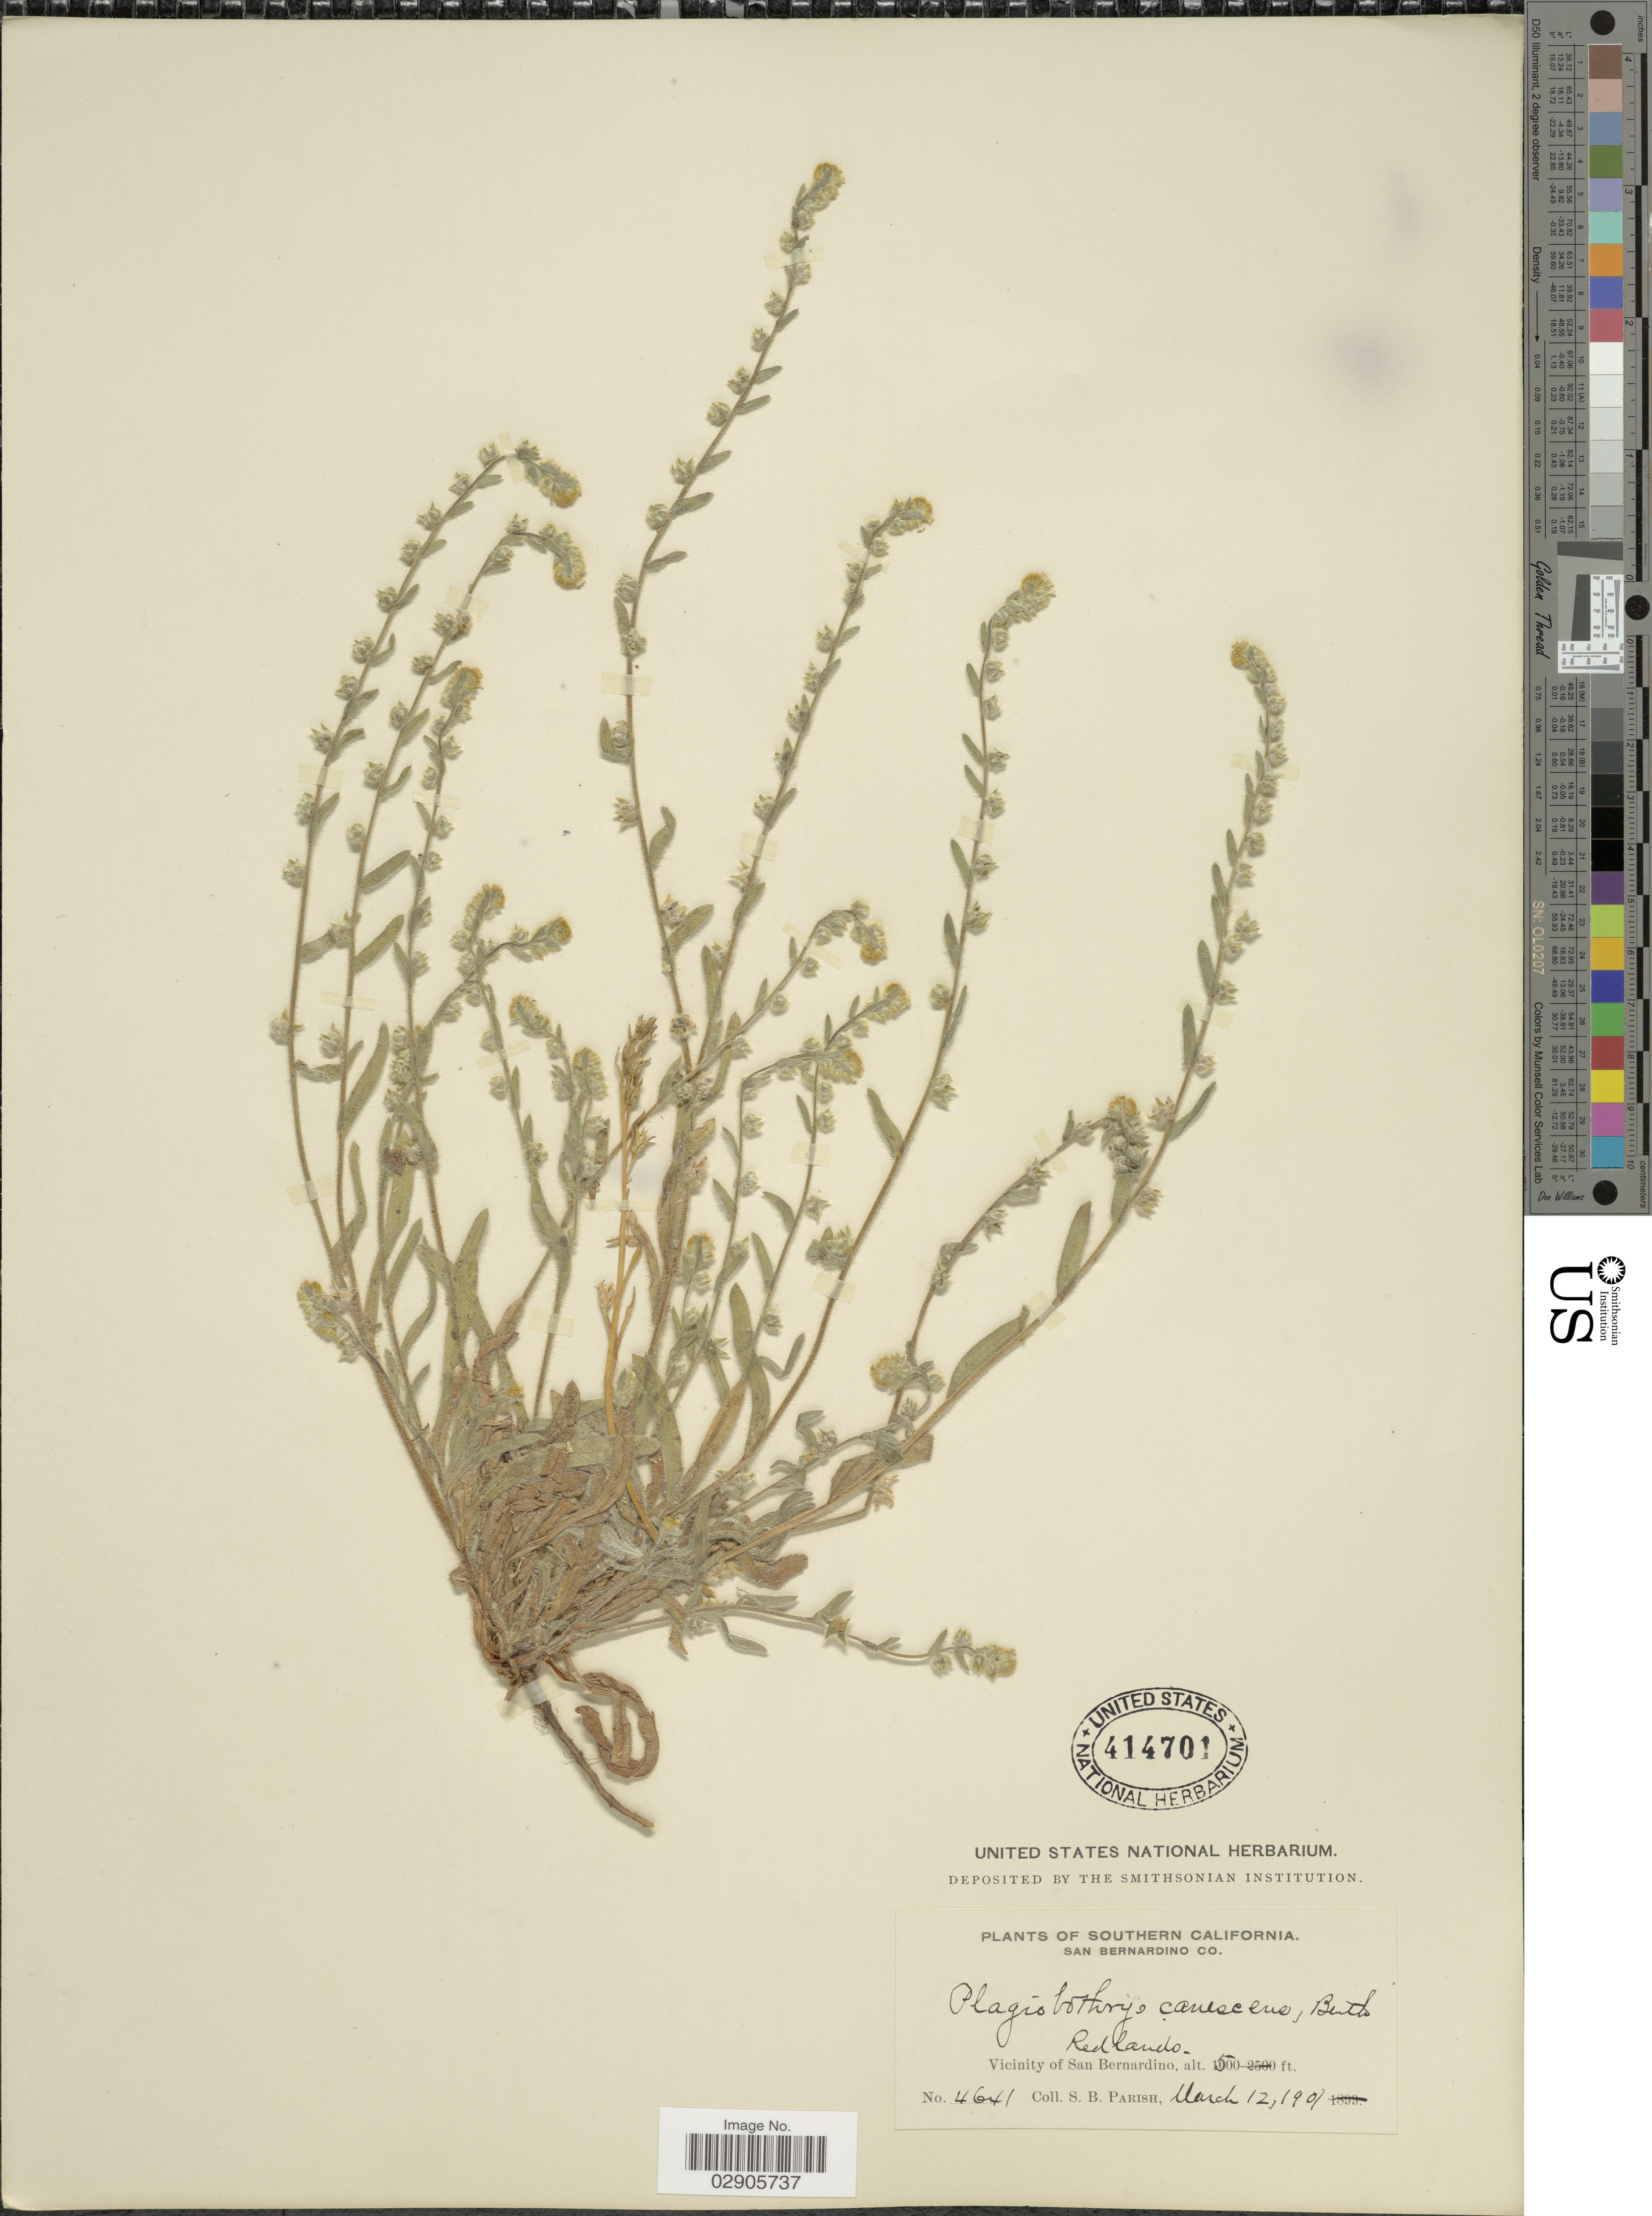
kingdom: Plantae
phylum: Tracheophyta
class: Magnoliopsida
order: Boraginales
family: Boraginaceae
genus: Plagiobothrys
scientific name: Plagiobothrys canescens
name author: Benth.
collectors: S. B. Parish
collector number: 4641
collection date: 1901-03-12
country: United States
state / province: California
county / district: San Bernardino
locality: Southern California. San Bernardino Co. Redlands. Vicinity of San Bernardino.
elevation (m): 152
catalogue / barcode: US 414701